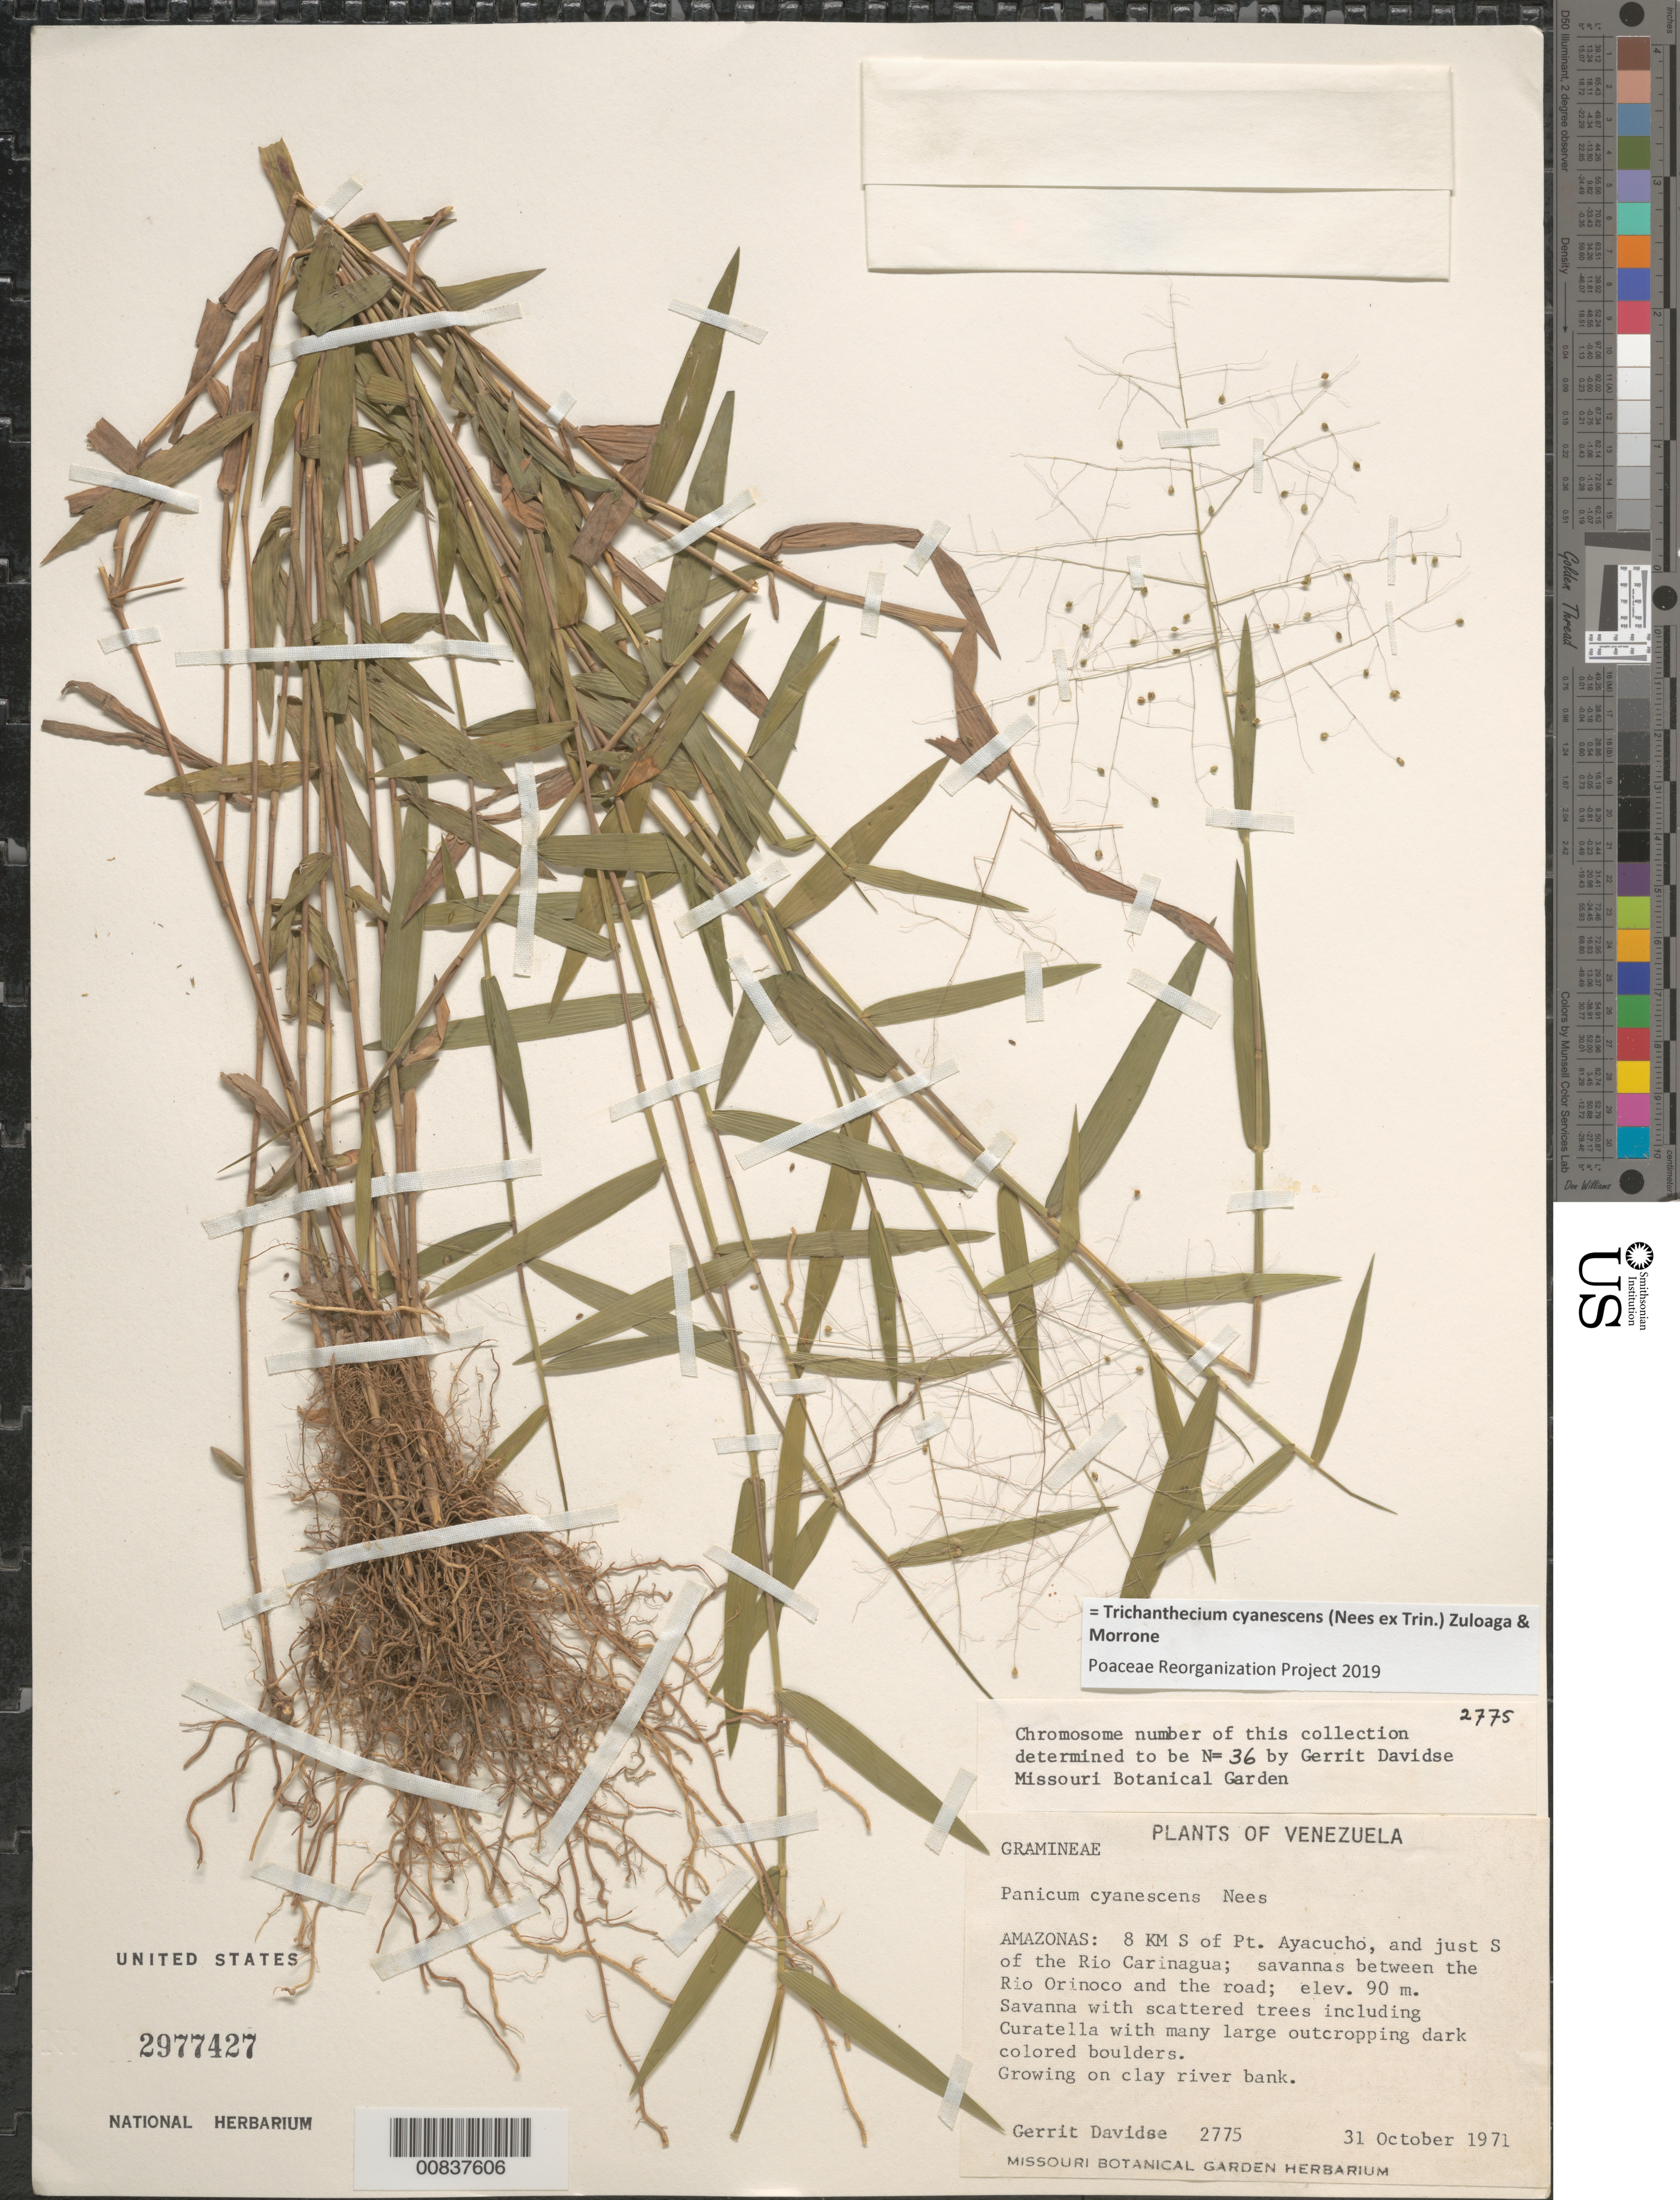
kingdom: Plantae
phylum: Tracheophyta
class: Liliopsida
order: Poales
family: Poaceae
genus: Panicum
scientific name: Panicum cyanescens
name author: Nees ex Trin.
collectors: G. Davidse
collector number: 2775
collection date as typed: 31-Oct-71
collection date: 1971-10-31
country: Venezuela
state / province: Amazonas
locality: Puerto Ayacucho, 8 km S of and just S of the Río Carinagua, between the Río Orinoco and the road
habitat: Savanna with scattered trees including Curatella with many large outcropping dark colored boulders; growing on clay riverbank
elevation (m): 90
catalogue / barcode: US 2977427